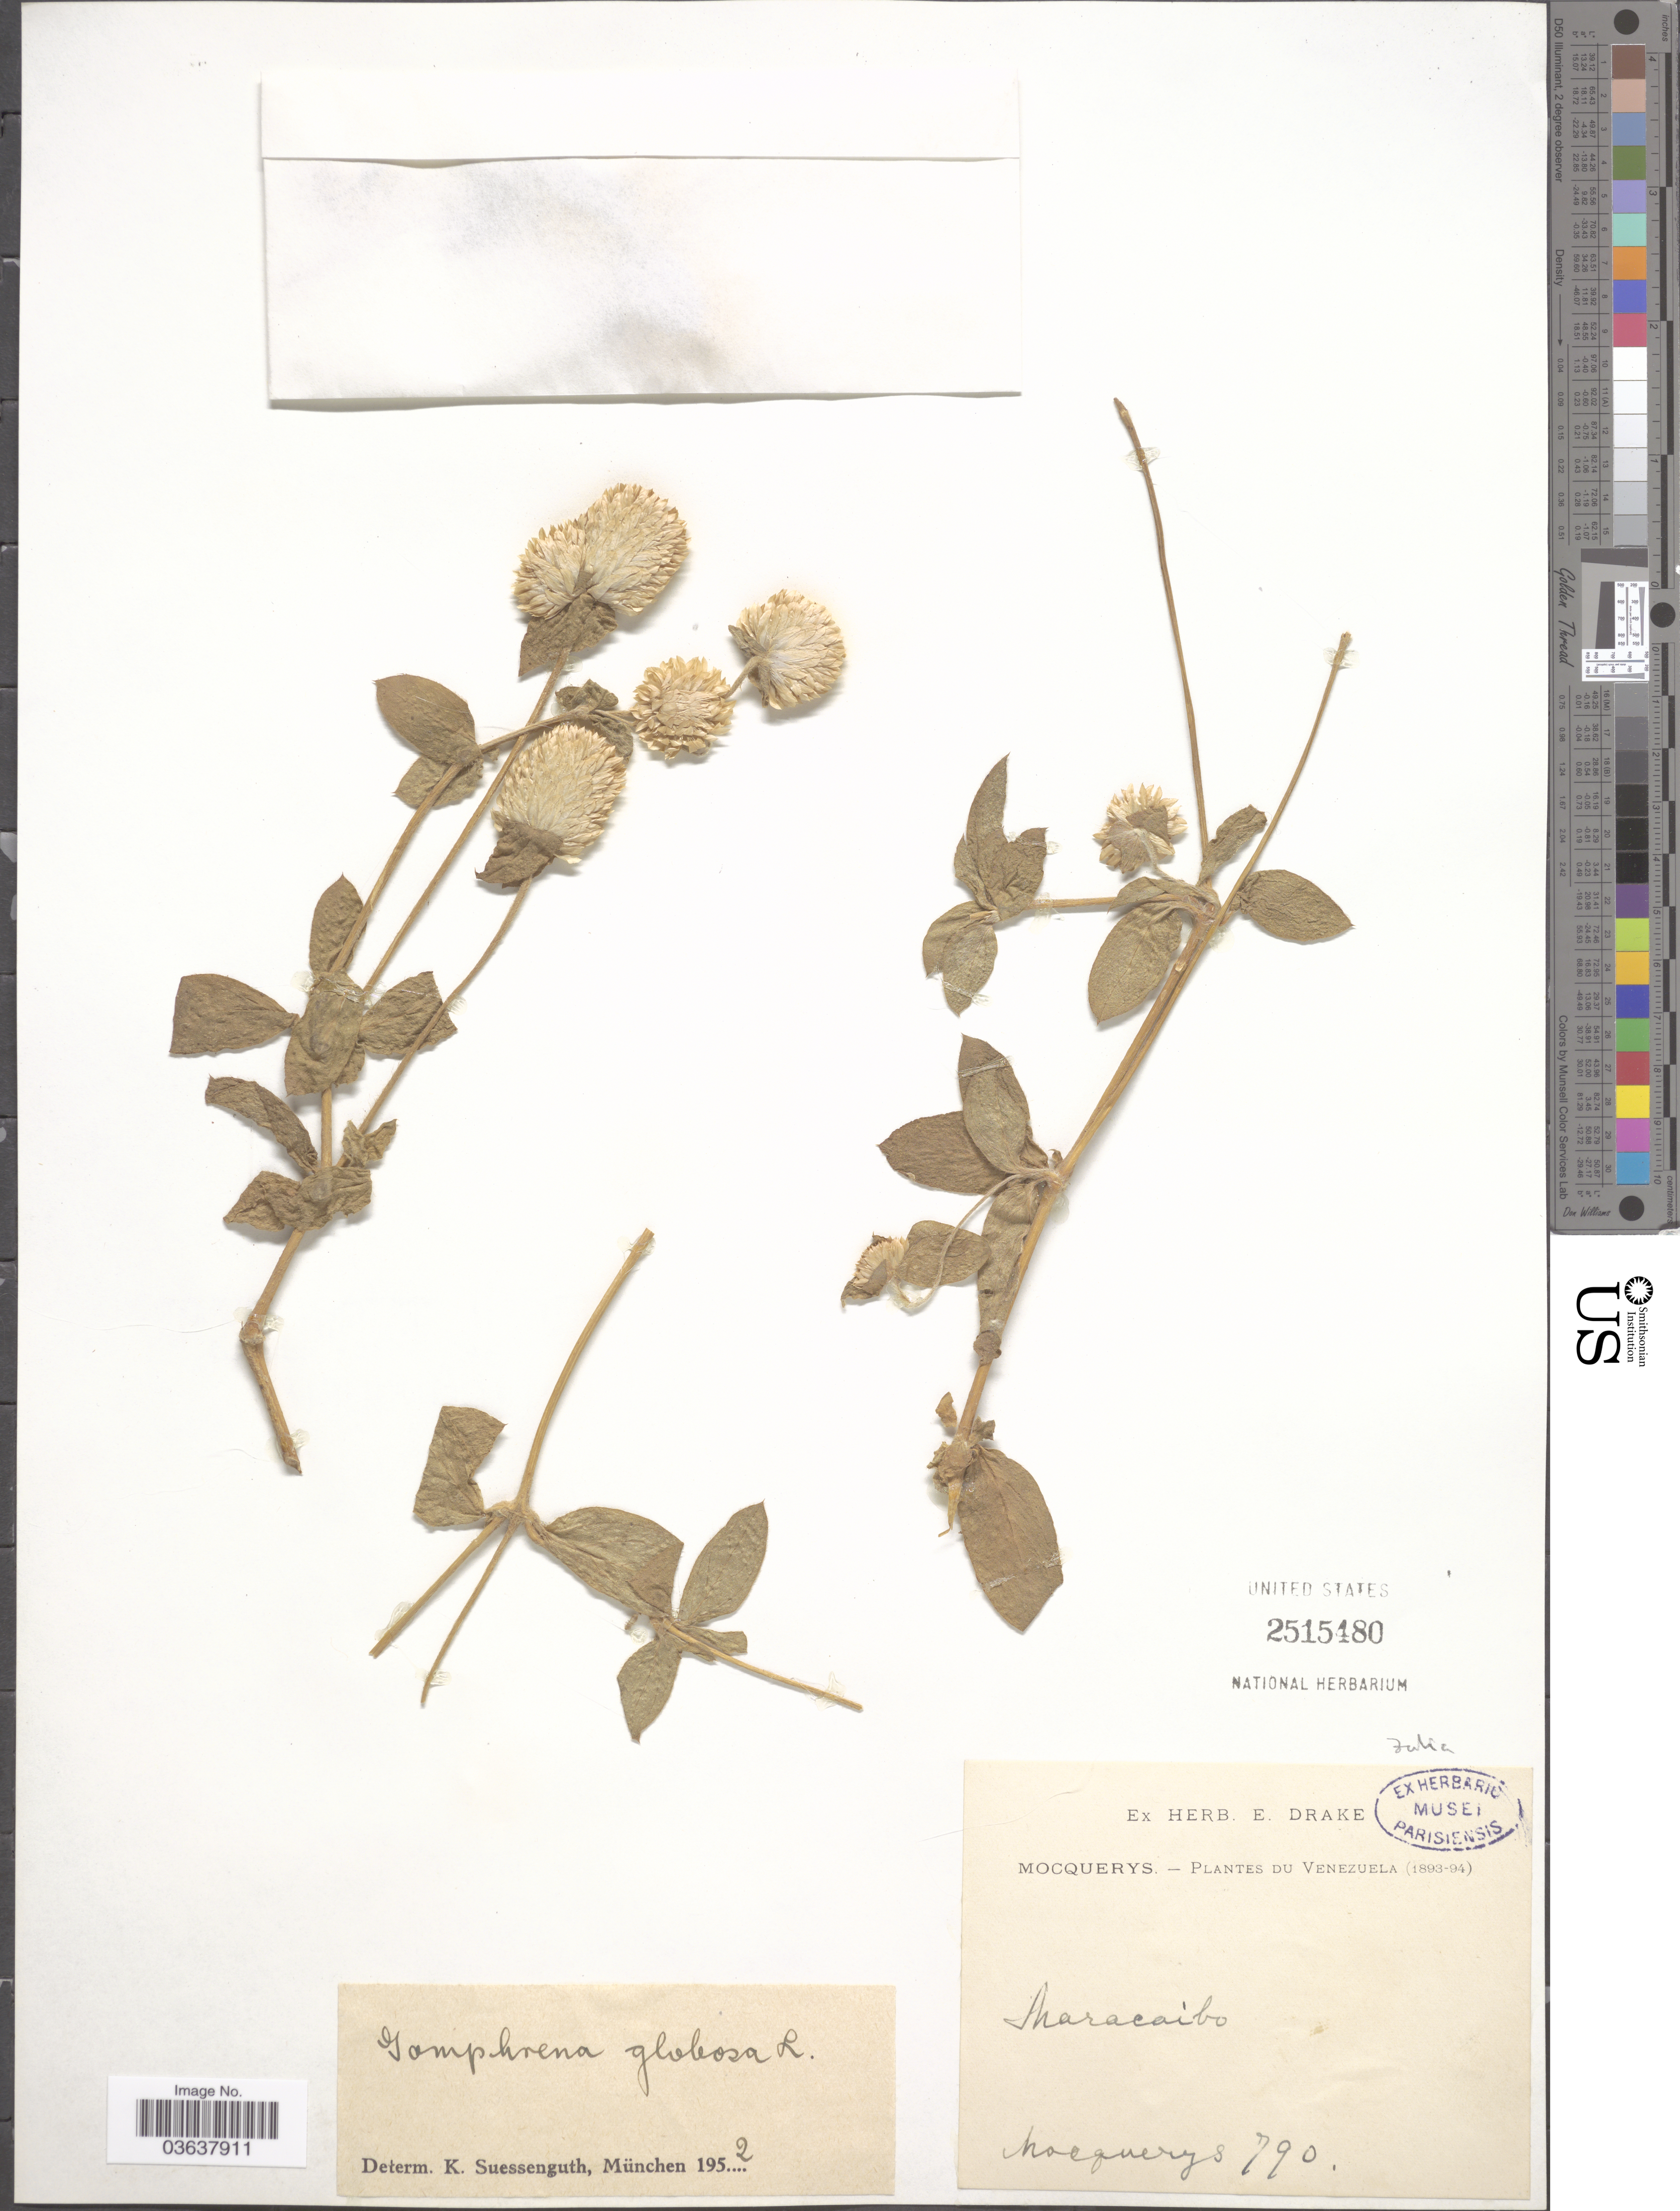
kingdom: Plantae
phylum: Tracheophyta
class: Magnoliopsida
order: Caryophyllales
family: Amaranthaceae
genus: Gomphrena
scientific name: Gomphrena globosa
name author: L.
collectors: A. Mocquerys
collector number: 790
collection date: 1893/1894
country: Venezuela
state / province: Zulia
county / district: Maracaibo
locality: Maracaibo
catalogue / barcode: US 2515480